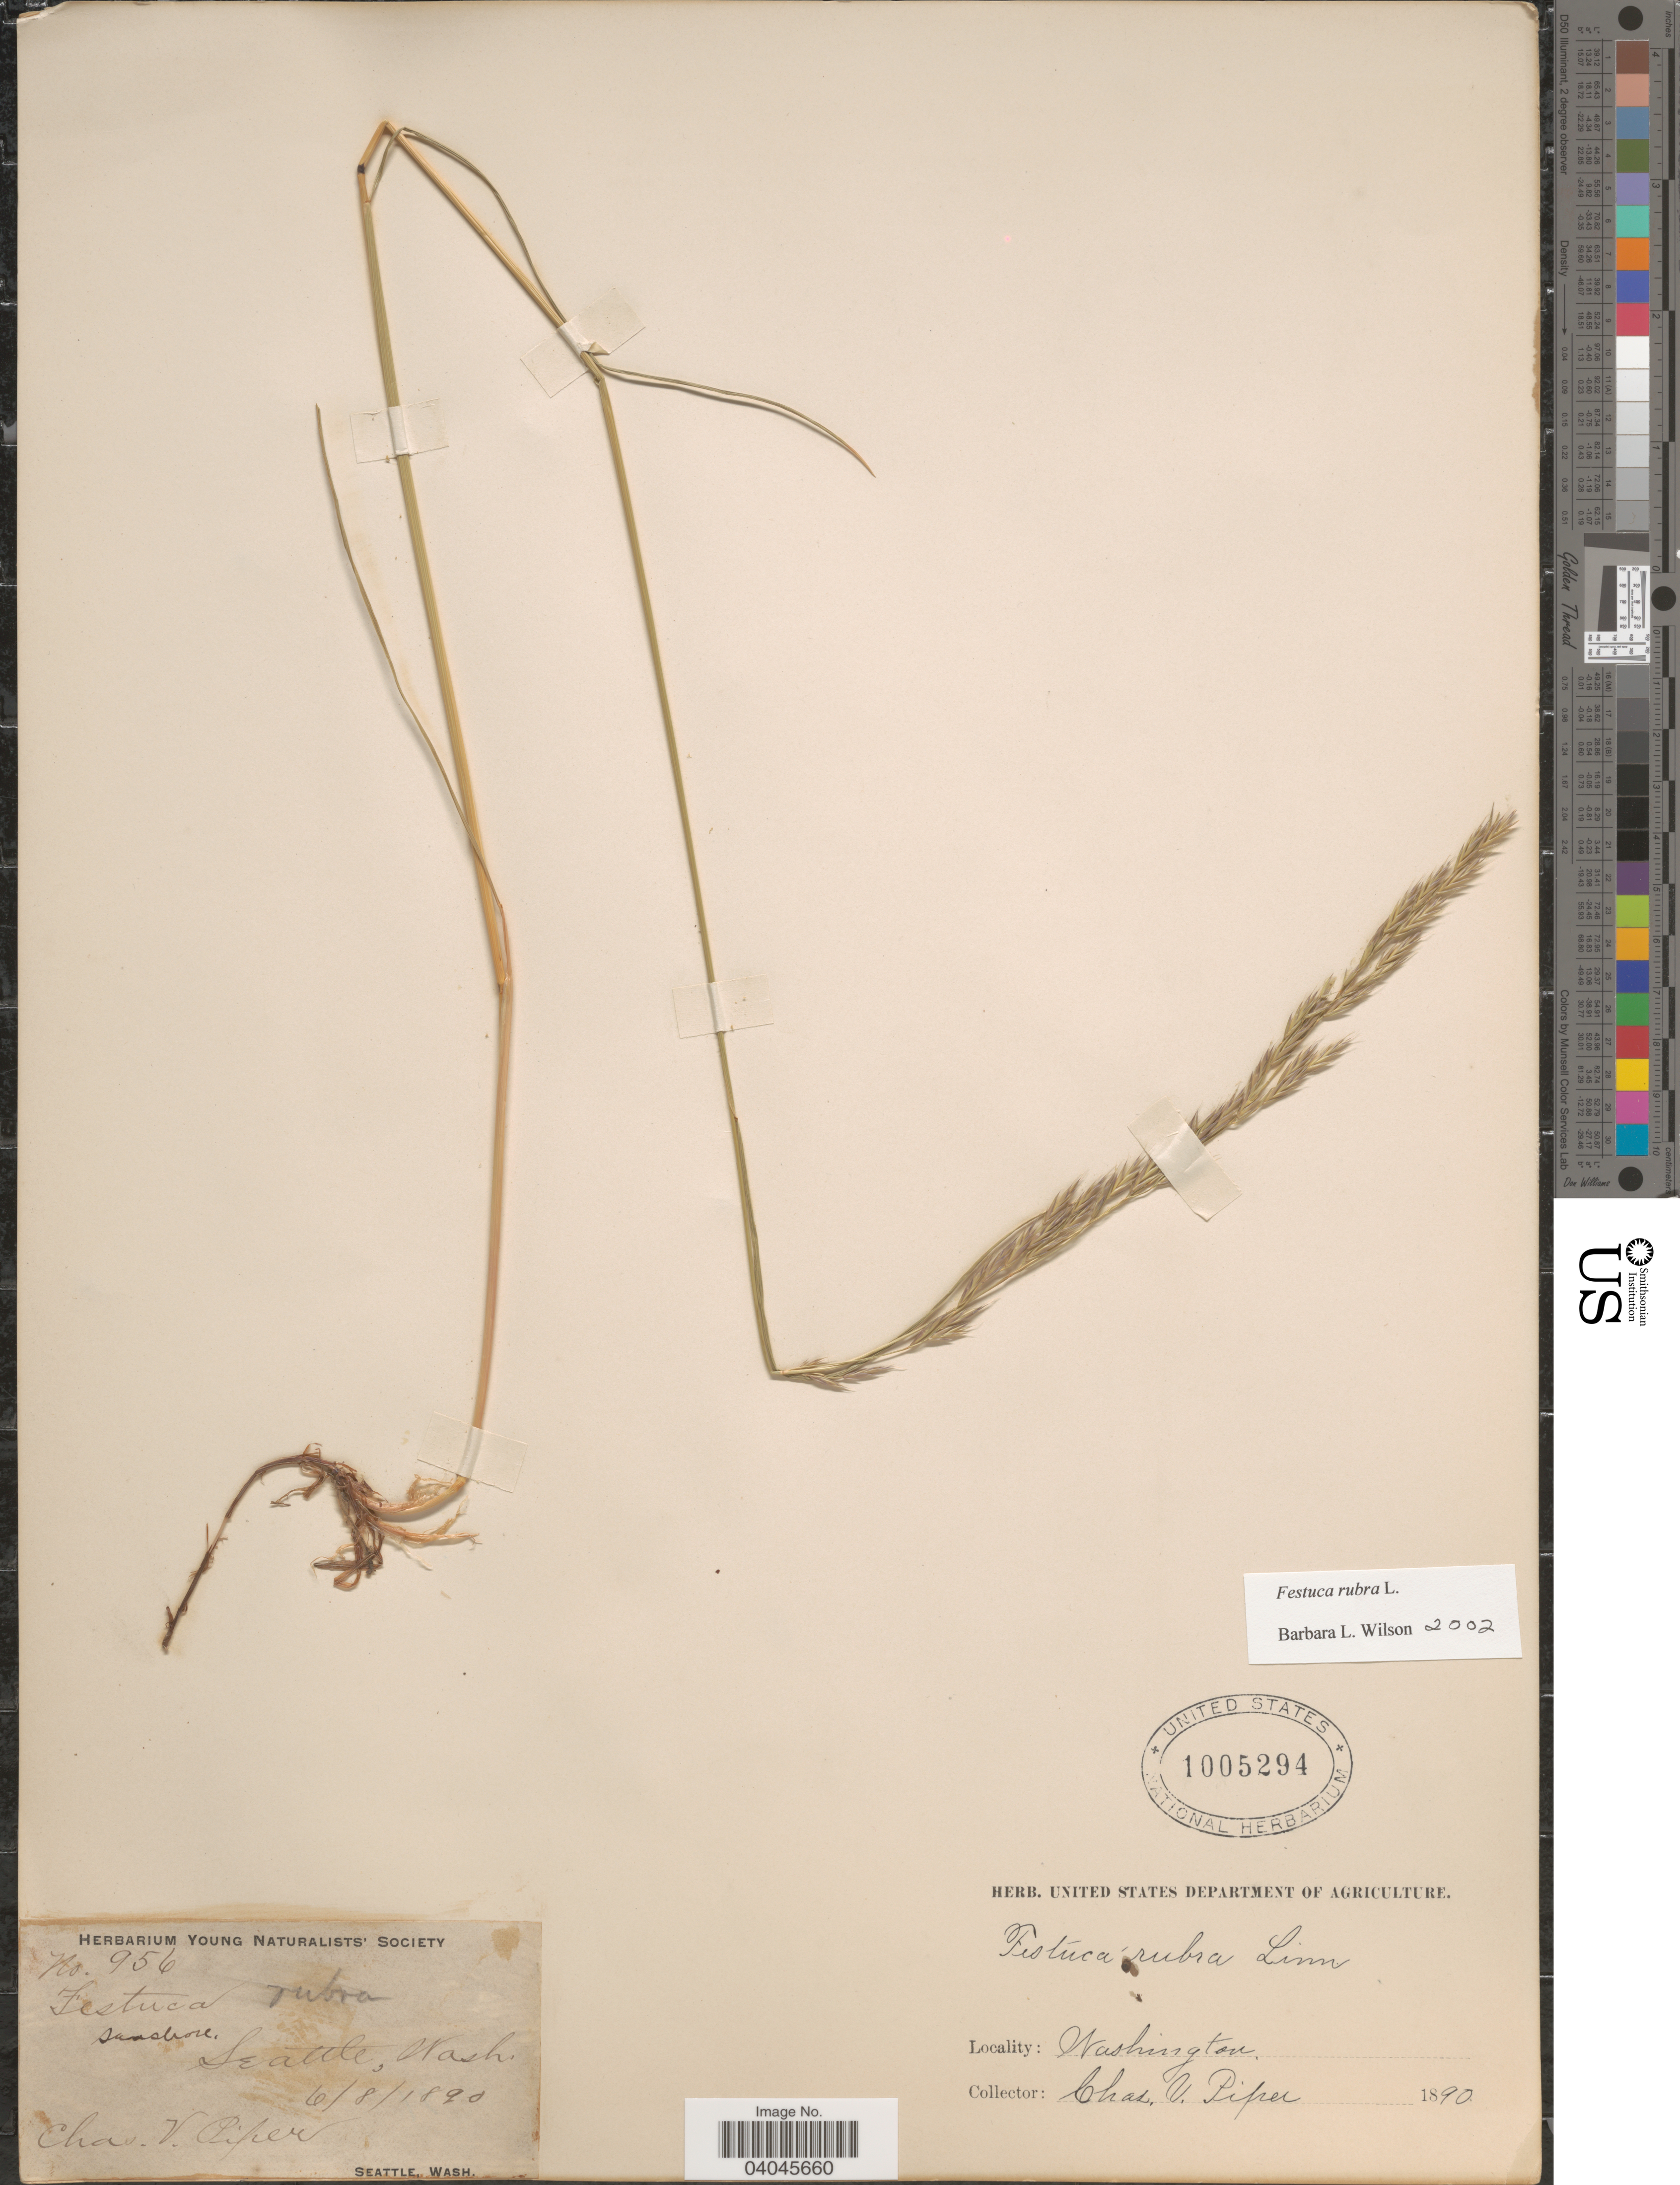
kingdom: Plantae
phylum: Tracheophyta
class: Liliopsida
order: Poales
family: Poaceae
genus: Festuca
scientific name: Festuca rubra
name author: L.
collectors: C. V. Piper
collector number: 956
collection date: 1890-06-08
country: United States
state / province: Washington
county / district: King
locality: Seashore. Seattle.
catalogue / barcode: US 1005294